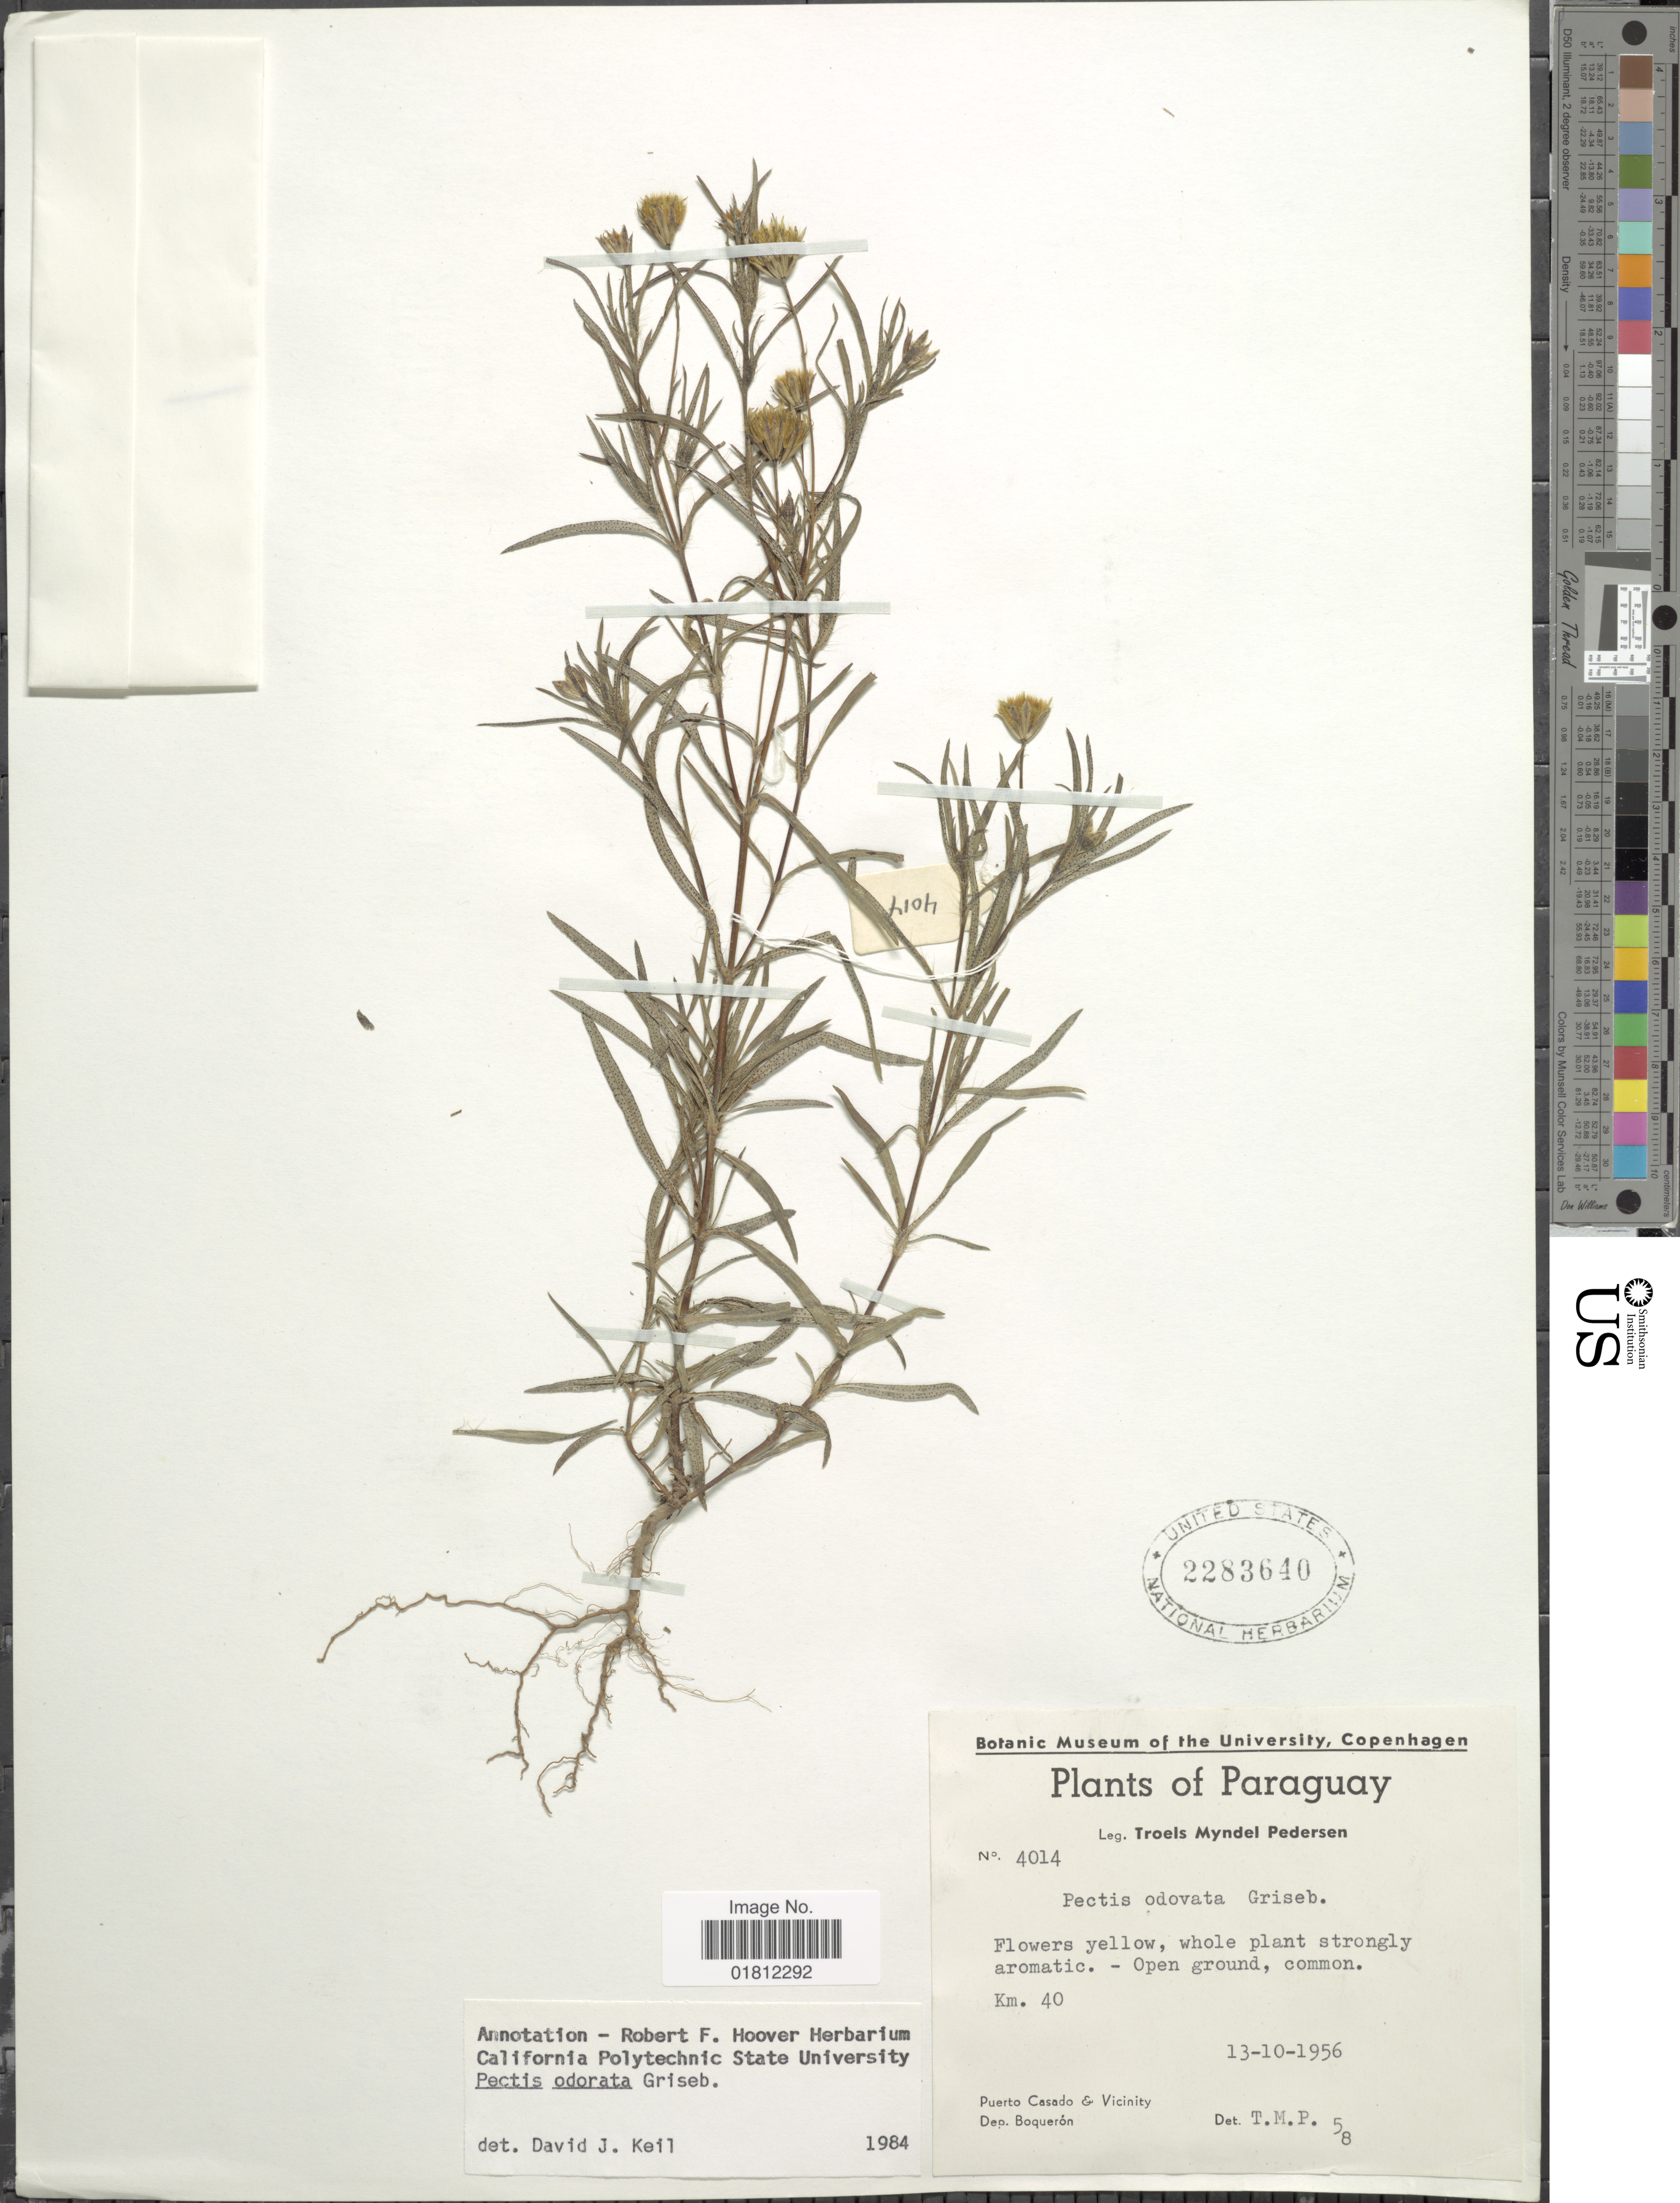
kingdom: Plantae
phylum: Tracheophyta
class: Magnoliopsida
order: Asterales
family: Asteraceae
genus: Pectis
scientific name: Pectis odorata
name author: Griseb.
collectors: T. Pederson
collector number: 4014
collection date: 1956-10-13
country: Paraguay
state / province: Boqueron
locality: Km 40. Puerto Casado & Vicinity. Dep. Boqueron.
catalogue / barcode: US 2283640